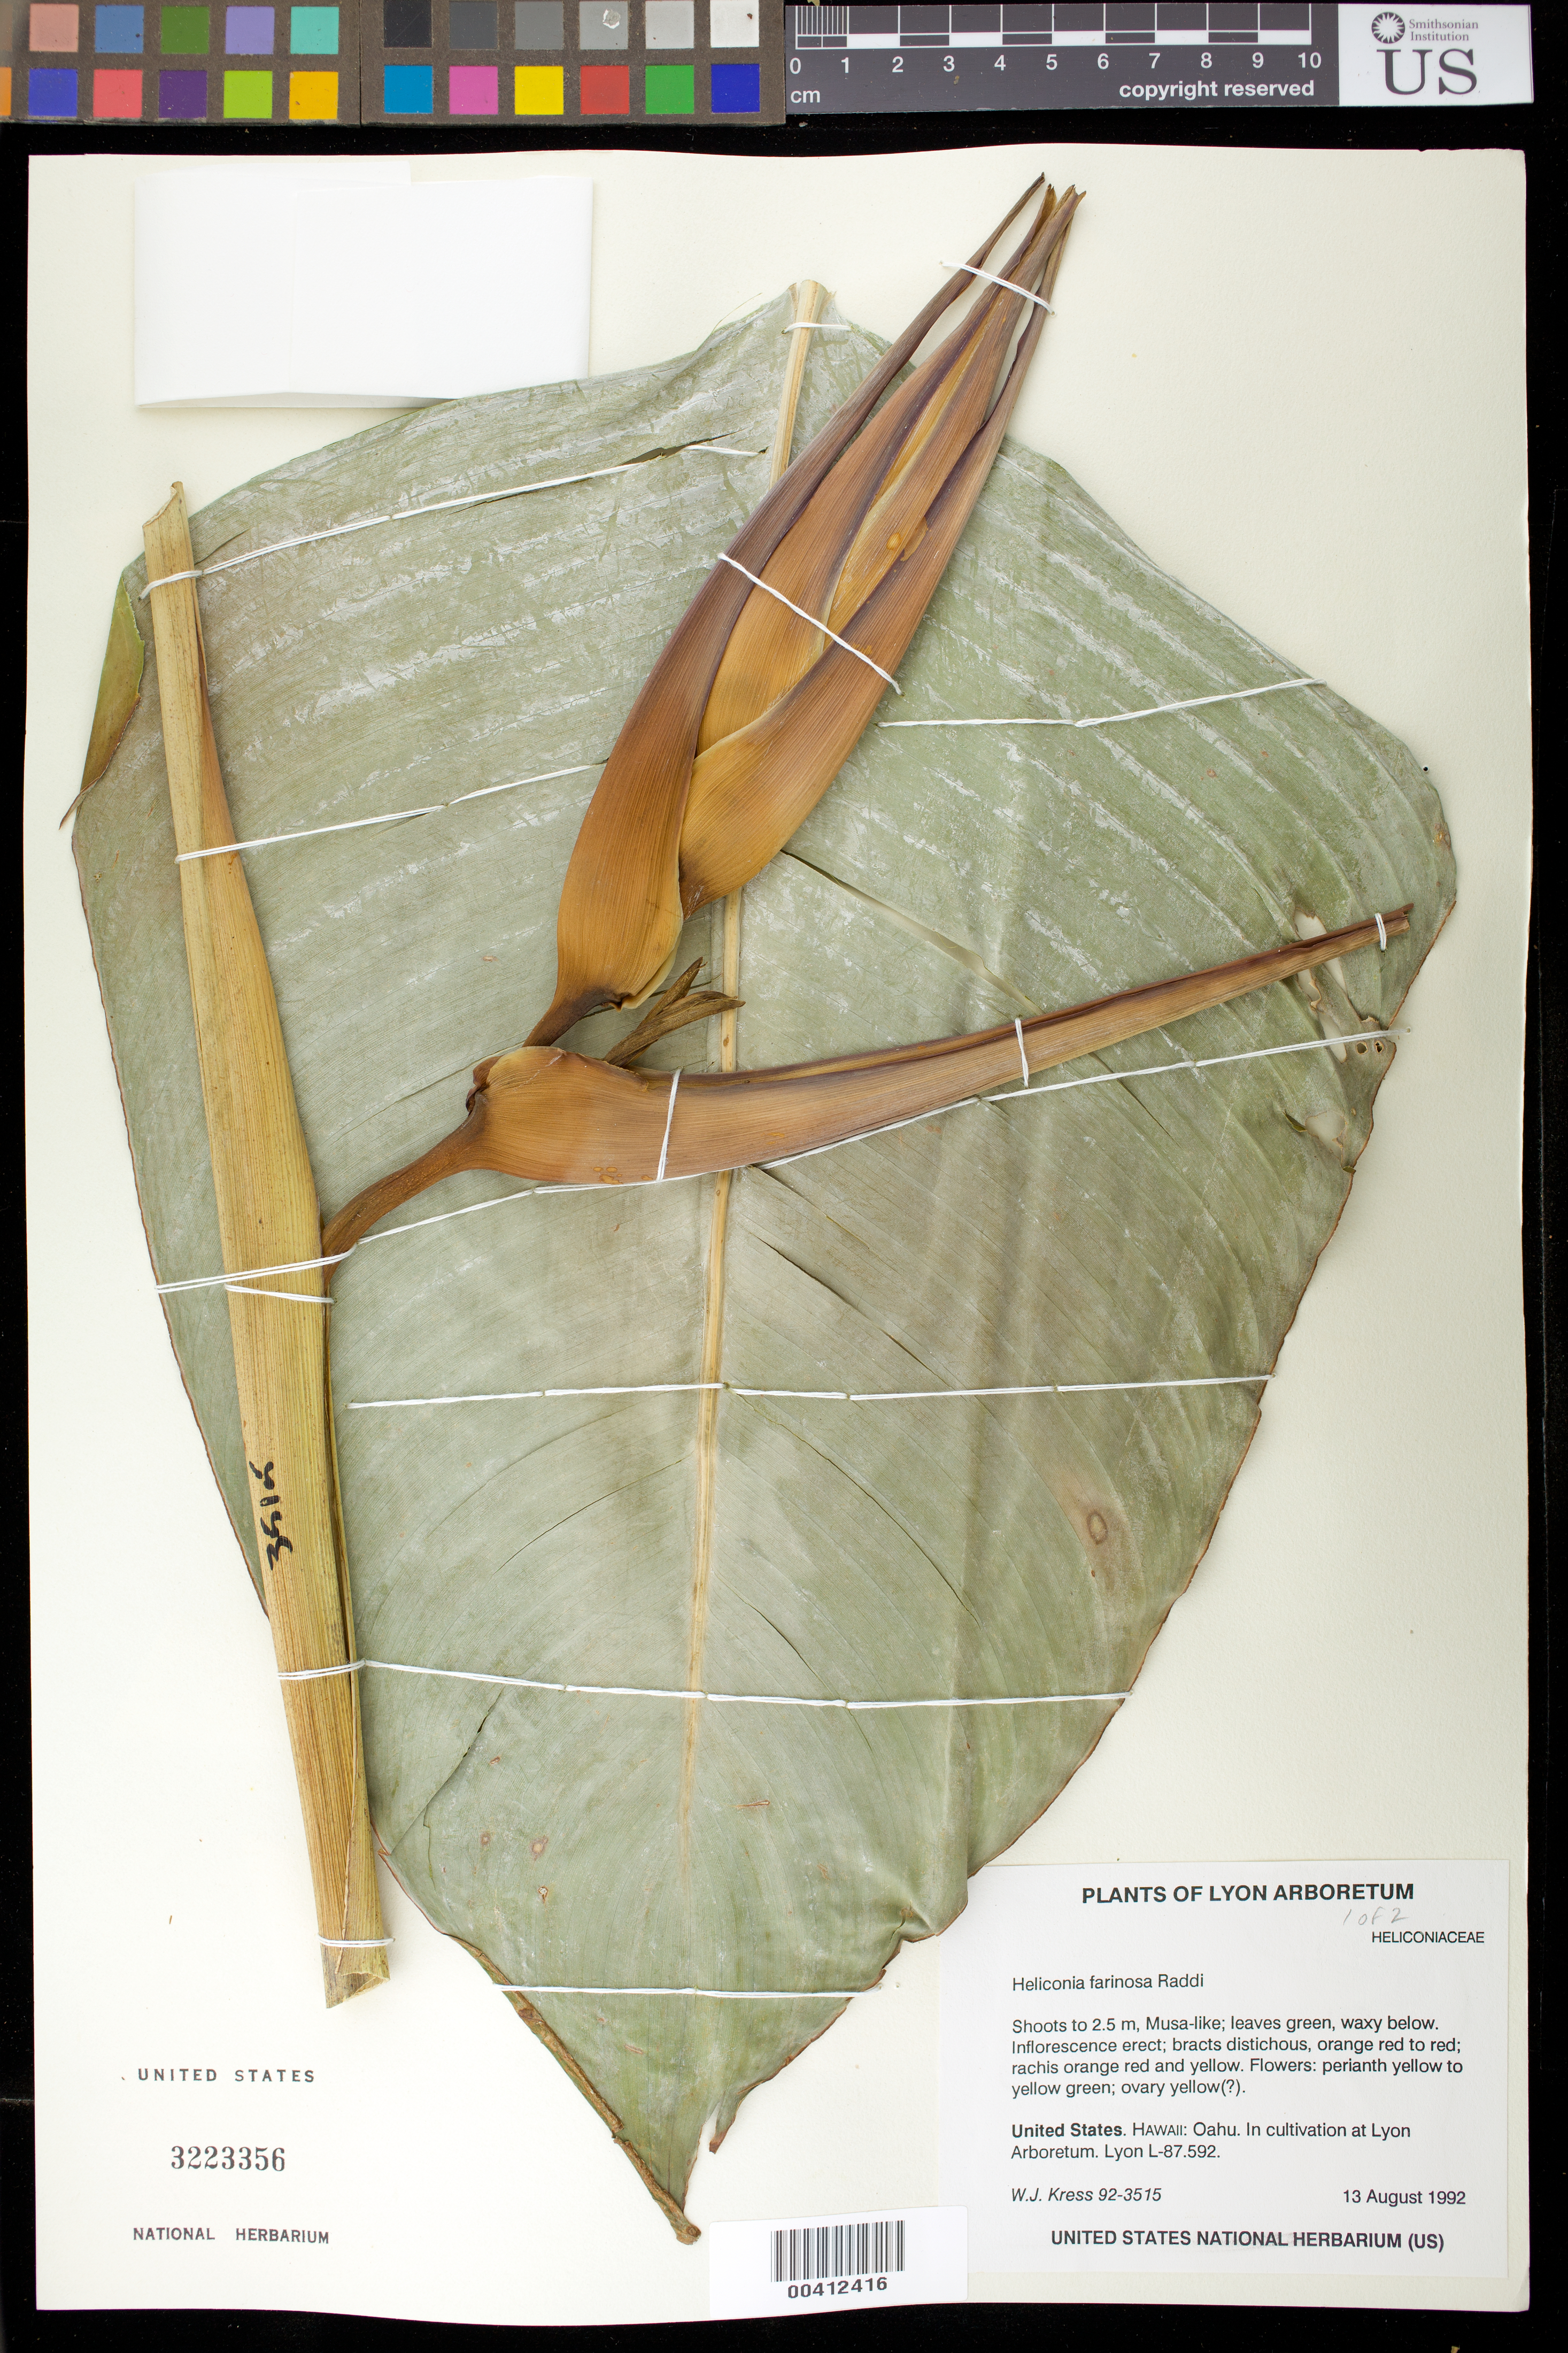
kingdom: Plantae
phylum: Tracheophyta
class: Liliopsida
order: Zingiberales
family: Heliconiaceae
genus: Heliconia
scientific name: Heliconia farinosa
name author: Raddi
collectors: W. J. Kress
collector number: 92-3515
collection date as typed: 13 Aug 1992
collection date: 1992-08-13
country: United States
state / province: Hawaii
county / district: Honolulu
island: Oahu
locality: Lyon arboretum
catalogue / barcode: US 3223356